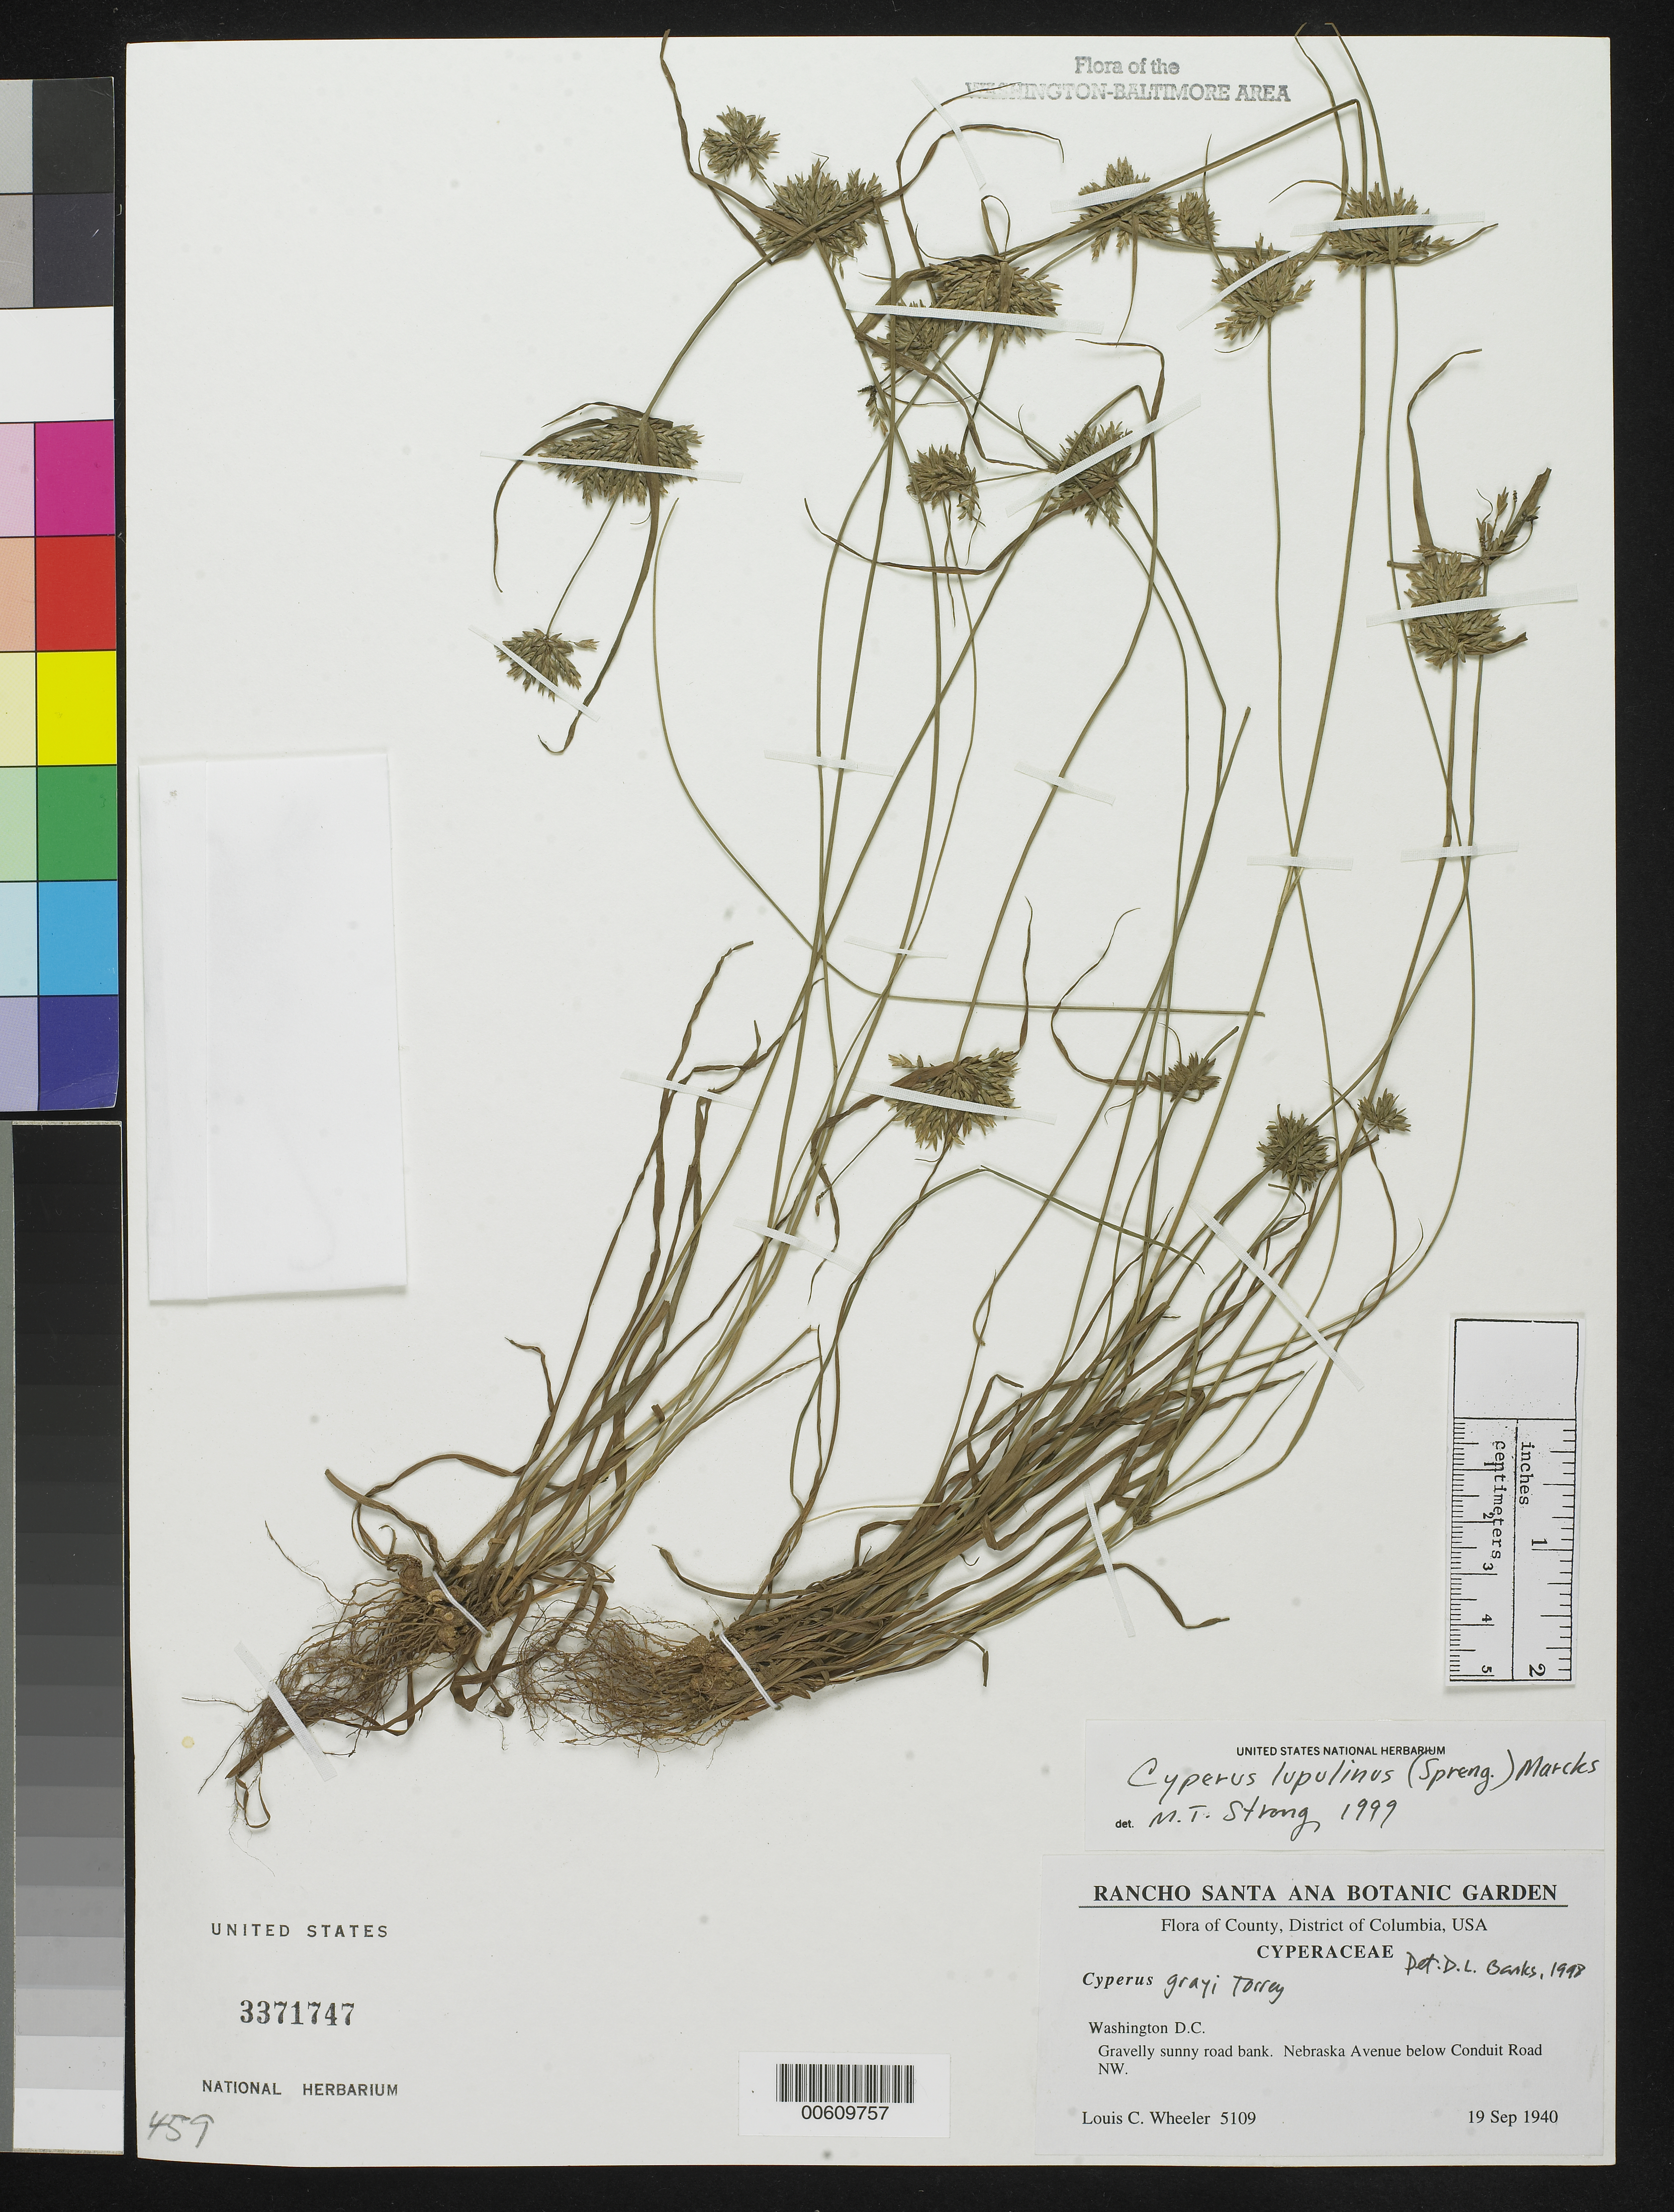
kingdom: Plantae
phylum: Tracheophyta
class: Liliopsida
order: Poales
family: Cyperaceae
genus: Cyperus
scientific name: Cyperus lupulinus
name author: (Spreng.) Marcks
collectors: L. C. Wheeler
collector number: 5109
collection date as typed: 19 Sep 1940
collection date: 1940-09-19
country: United States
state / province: District of Columbia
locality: Washington, DC, Nebraska Avenue below Conduit Road, NW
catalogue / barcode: US 3371747